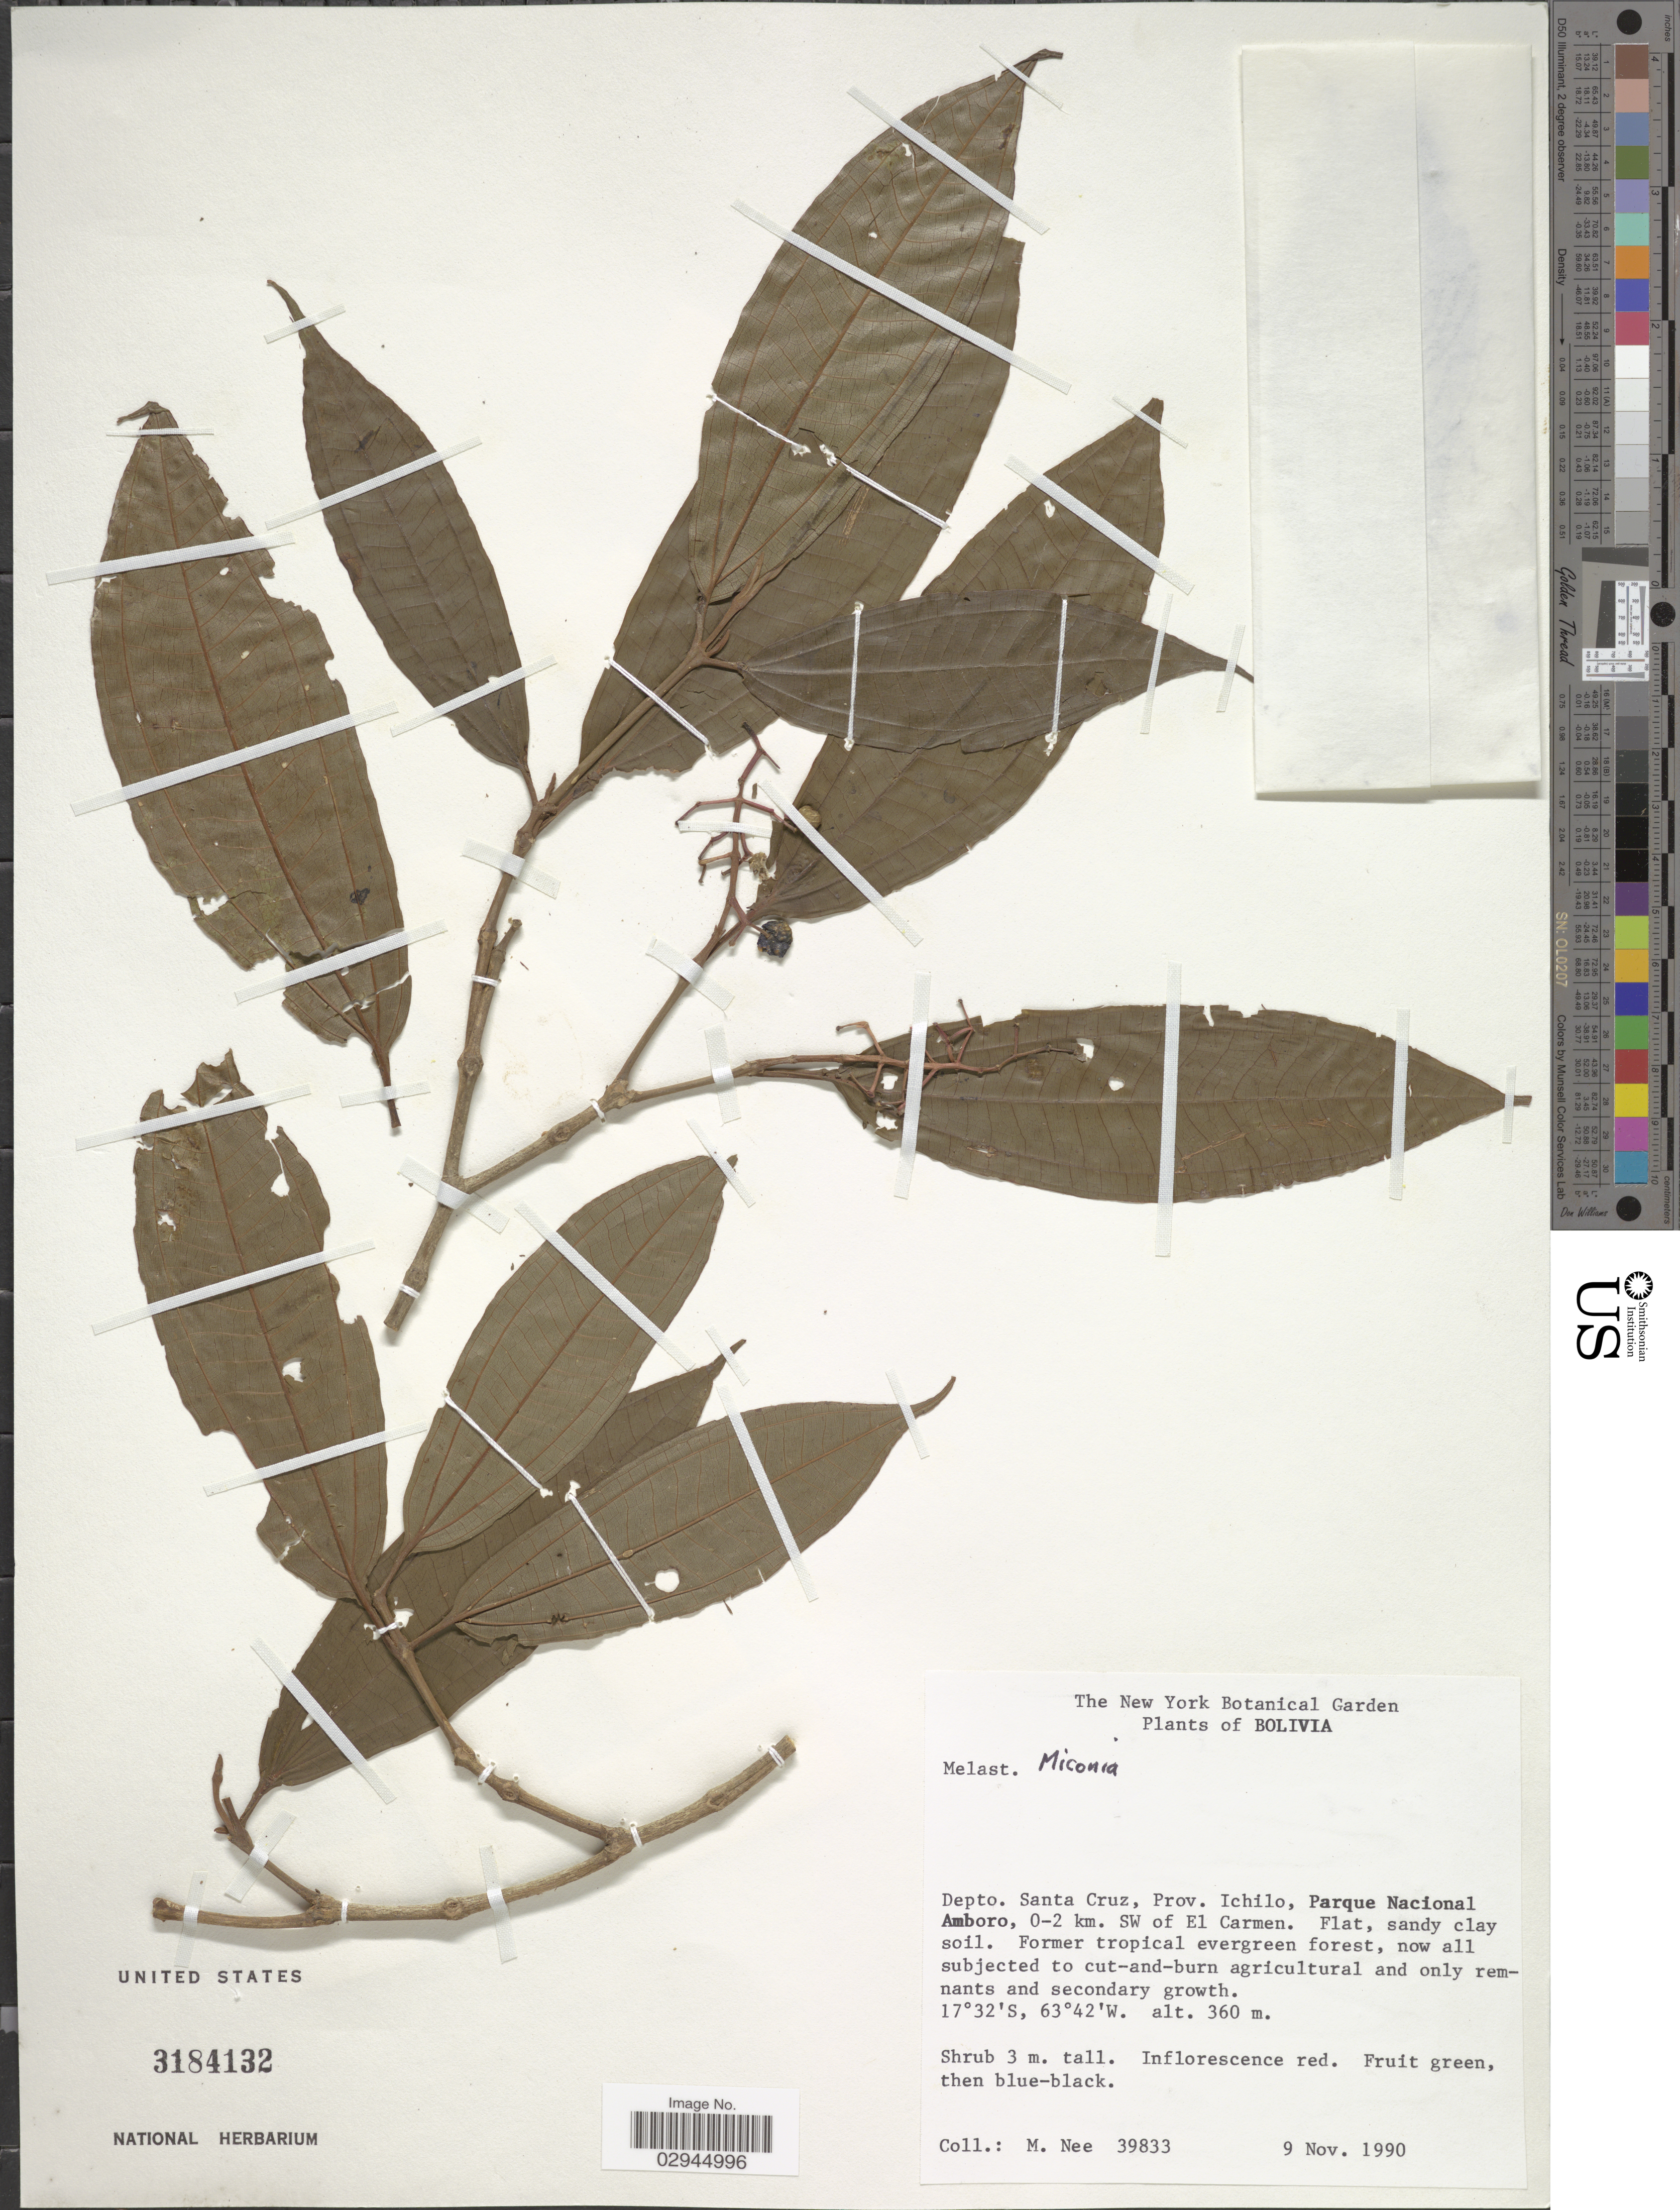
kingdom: Plantae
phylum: Tracheophyta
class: Magnoliopsida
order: Myrtales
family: Melastomataceae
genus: Miconia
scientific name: Miconia sp.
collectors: M. Nee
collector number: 39833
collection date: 1990-11-09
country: Bolivia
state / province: Santa Cruz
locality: Depto. Santa Cruz, Prov. Ichilo, Parque Nacional Amboro, 0-2 km. SW of El Carmen.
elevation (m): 360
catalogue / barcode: US 3184132